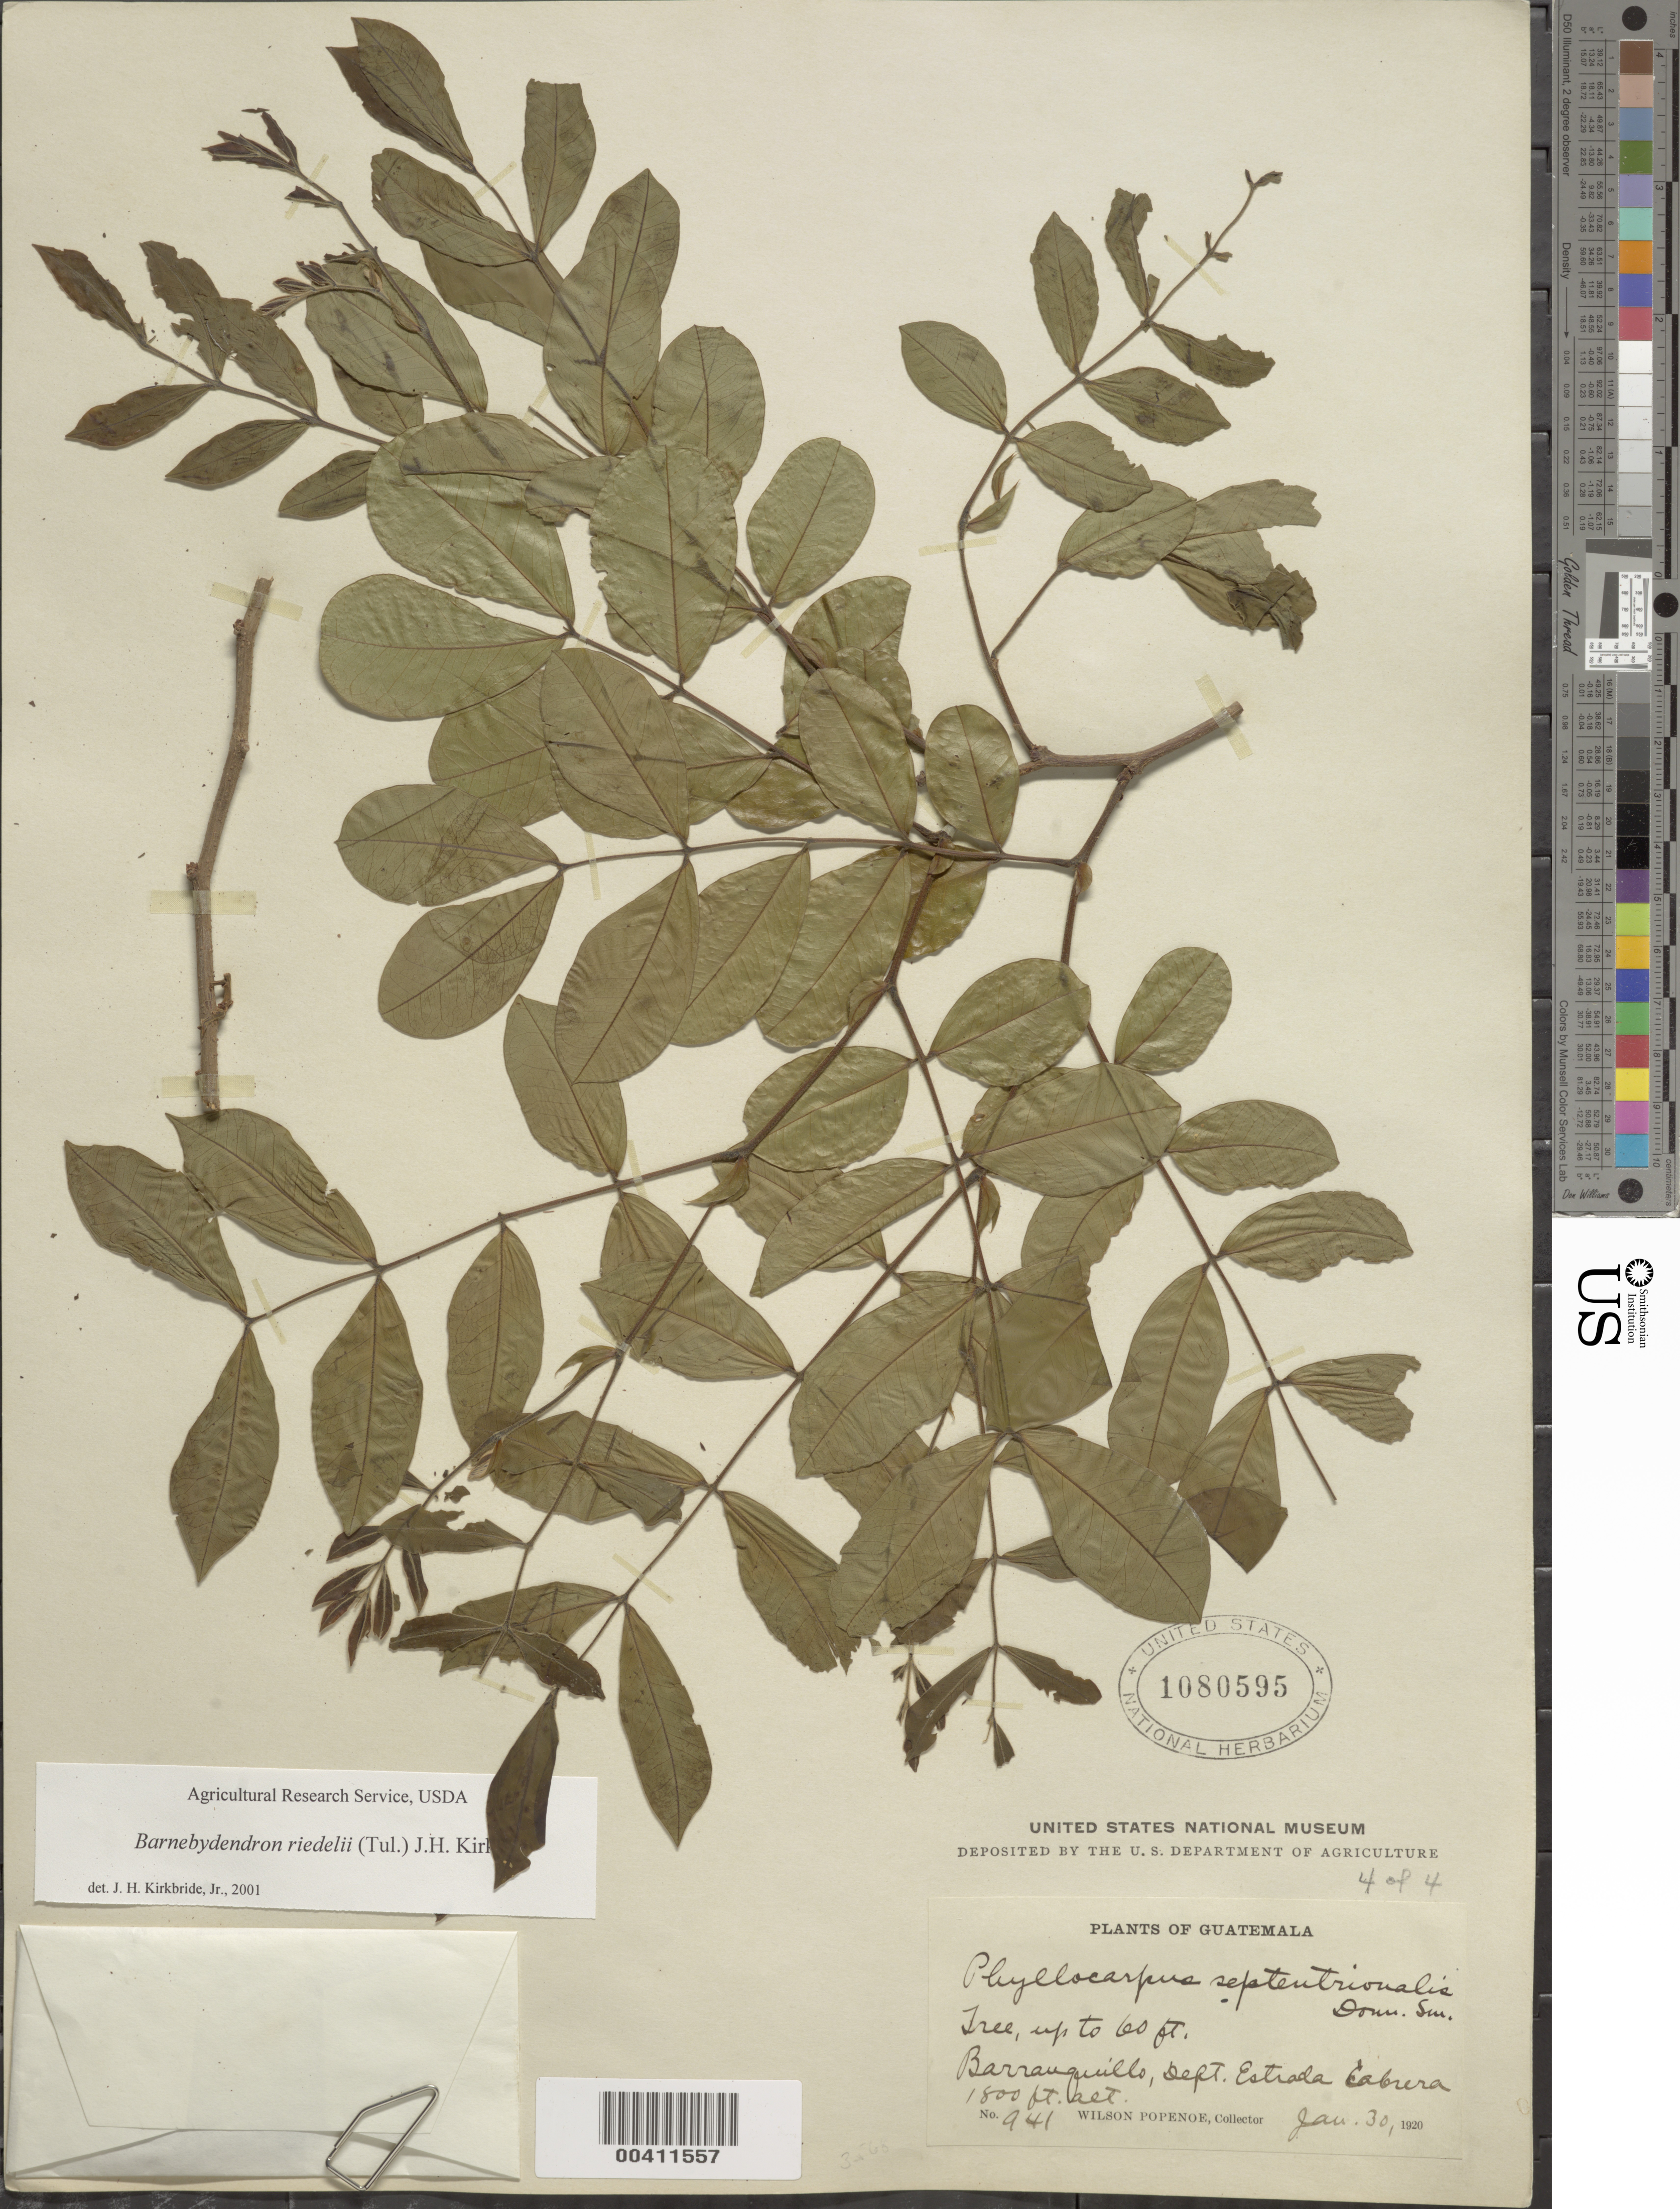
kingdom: Plantae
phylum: Tracheophyta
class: Magnoliopsida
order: Fabales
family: Fabaceae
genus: Barnebydendron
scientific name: Barnebydendron riedelii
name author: (Tul.) J.H. Kirkbr.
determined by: Kirkbride, J. H.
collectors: W. Popenoe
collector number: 941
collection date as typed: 30 Jan 1920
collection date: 1920-01-30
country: Guatemala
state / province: El Progreso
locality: Barranquillo, estrada Cabrera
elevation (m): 549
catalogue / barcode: US 1080595